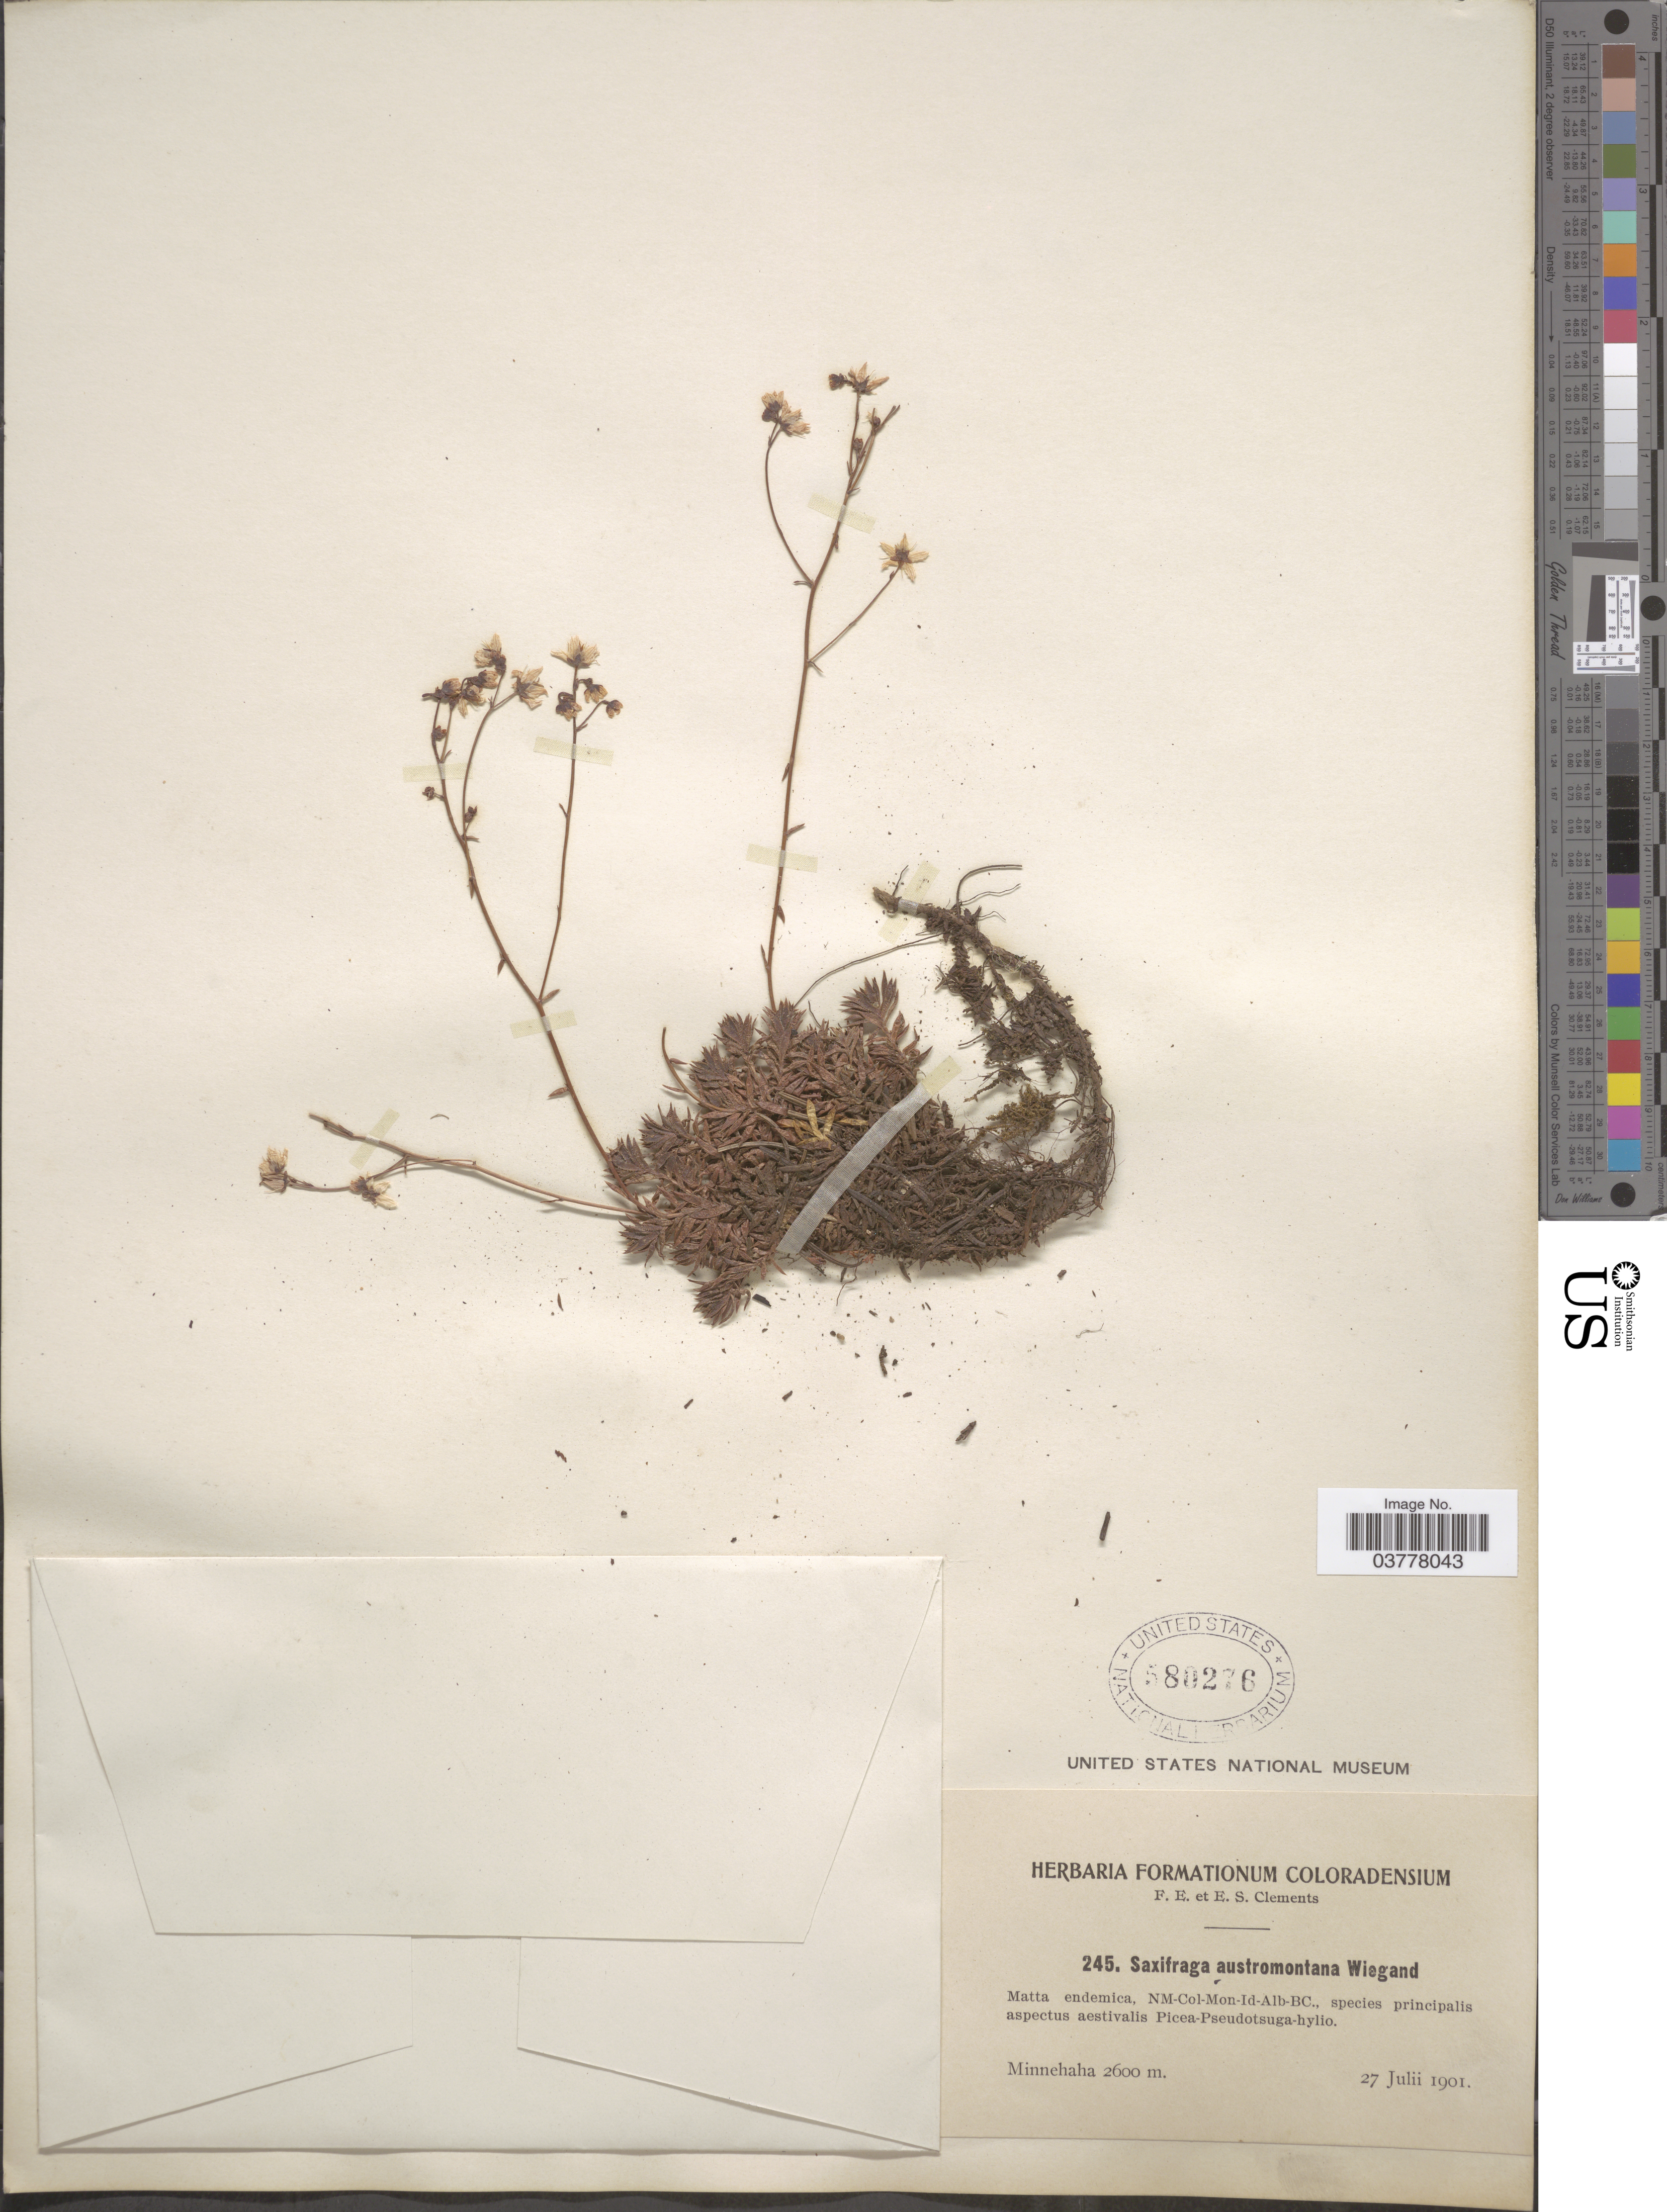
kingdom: Plantae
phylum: Tracheophyta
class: Magnoliopsida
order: Saxifragales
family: Saxifragaceae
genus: Saxifraga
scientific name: Saxifraga bronchialis subsp. austromontana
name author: (Wiegand) Piper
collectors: F. E. Clements & E. S. Clements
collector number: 245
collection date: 1901-07-27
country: United States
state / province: Colorado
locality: Minnehaha.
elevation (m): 2600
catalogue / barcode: US 580276